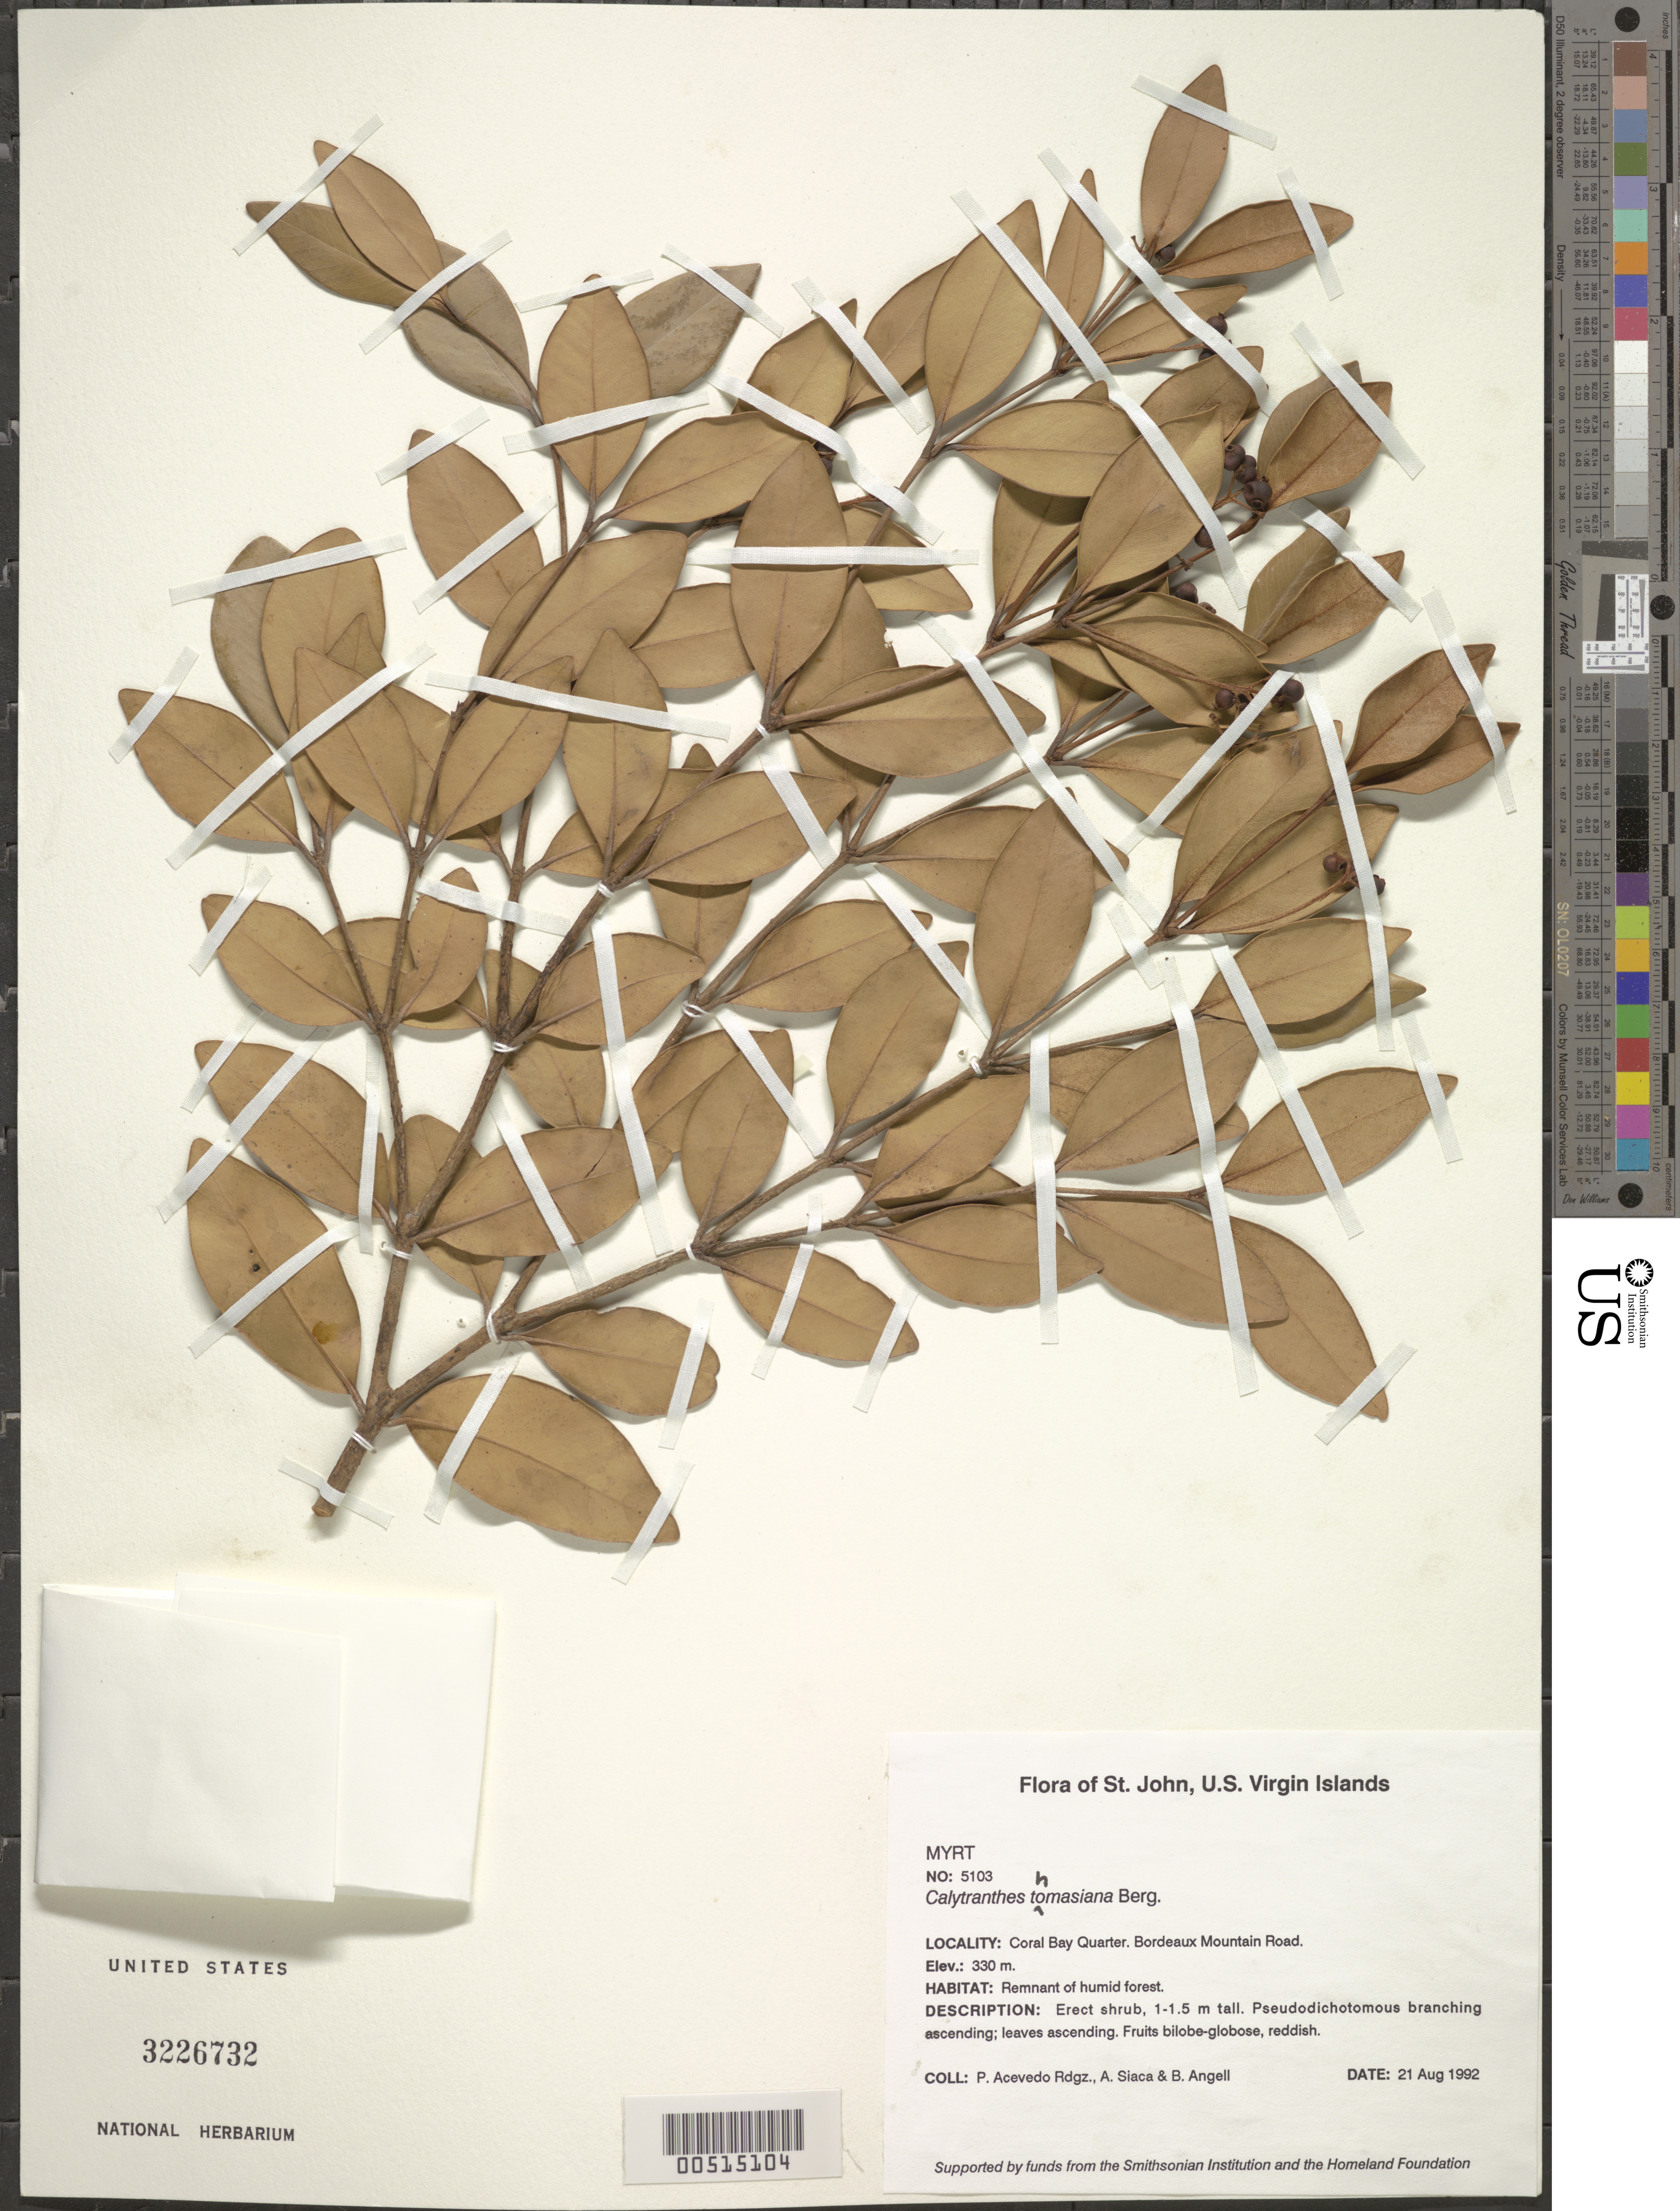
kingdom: Plantae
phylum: Tracheophyta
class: Magnoliopsida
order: Myrtales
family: Myrtaceae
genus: Myrcia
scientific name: Myrcia neothomasiana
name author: A.R. Lourenço & E. Lucas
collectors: P. Acevedo-Rodr., A. Siaca & Bobbi Angell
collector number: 5103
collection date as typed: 21 Aug 1992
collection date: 1992-08-21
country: U.S. Virgin Islands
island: St. John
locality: Coral Bay Quarter; along dirt road to Bordeaux Mountain..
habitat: Remnant of humid forest.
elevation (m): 330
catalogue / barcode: US 3226732